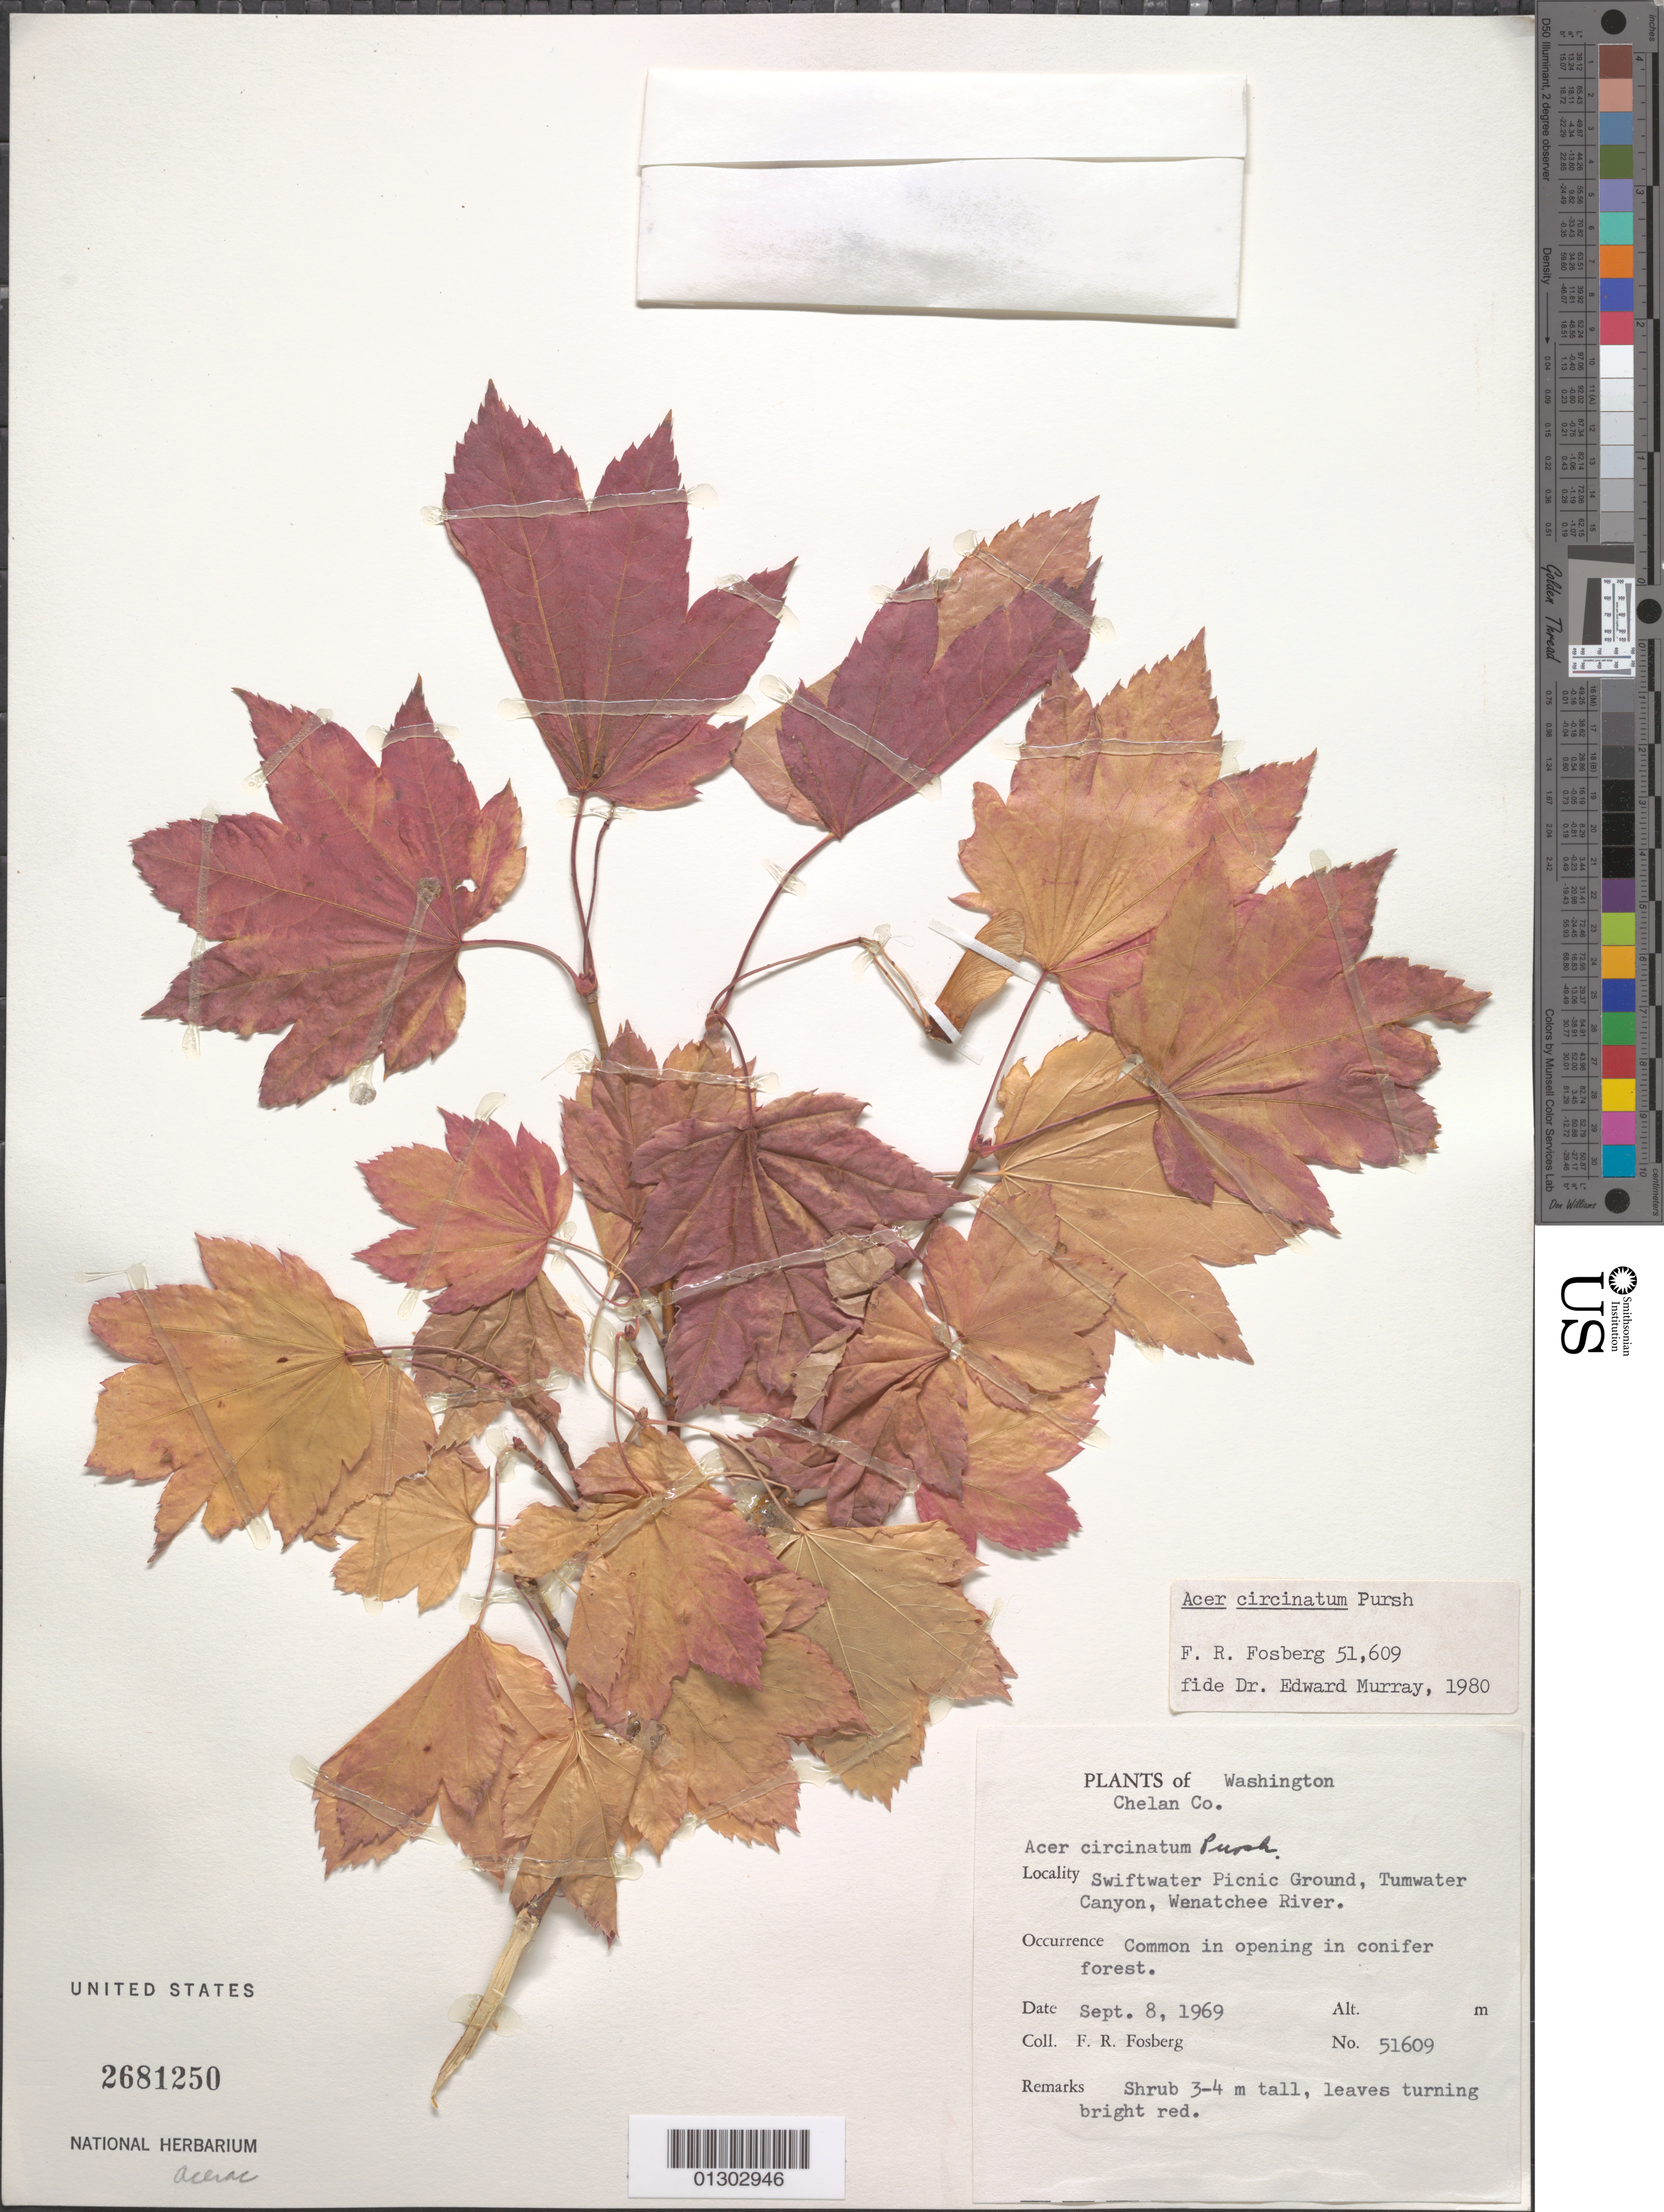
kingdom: Plantae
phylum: Tracheophyta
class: Magnoliopsida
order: Sapindales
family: Sapindaceae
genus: Acer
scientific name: Acer circinatum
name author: Pursh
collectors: F. R. Fosberg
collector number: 51609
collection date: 1969-09-08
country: United States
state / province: Washington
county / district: Chelan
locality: Chelan County; Swiftwater Picnic Ground, Tumwater Canyon, Wenatchee River.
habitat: Common in opening in conifer forest.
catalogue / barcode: US 2681250